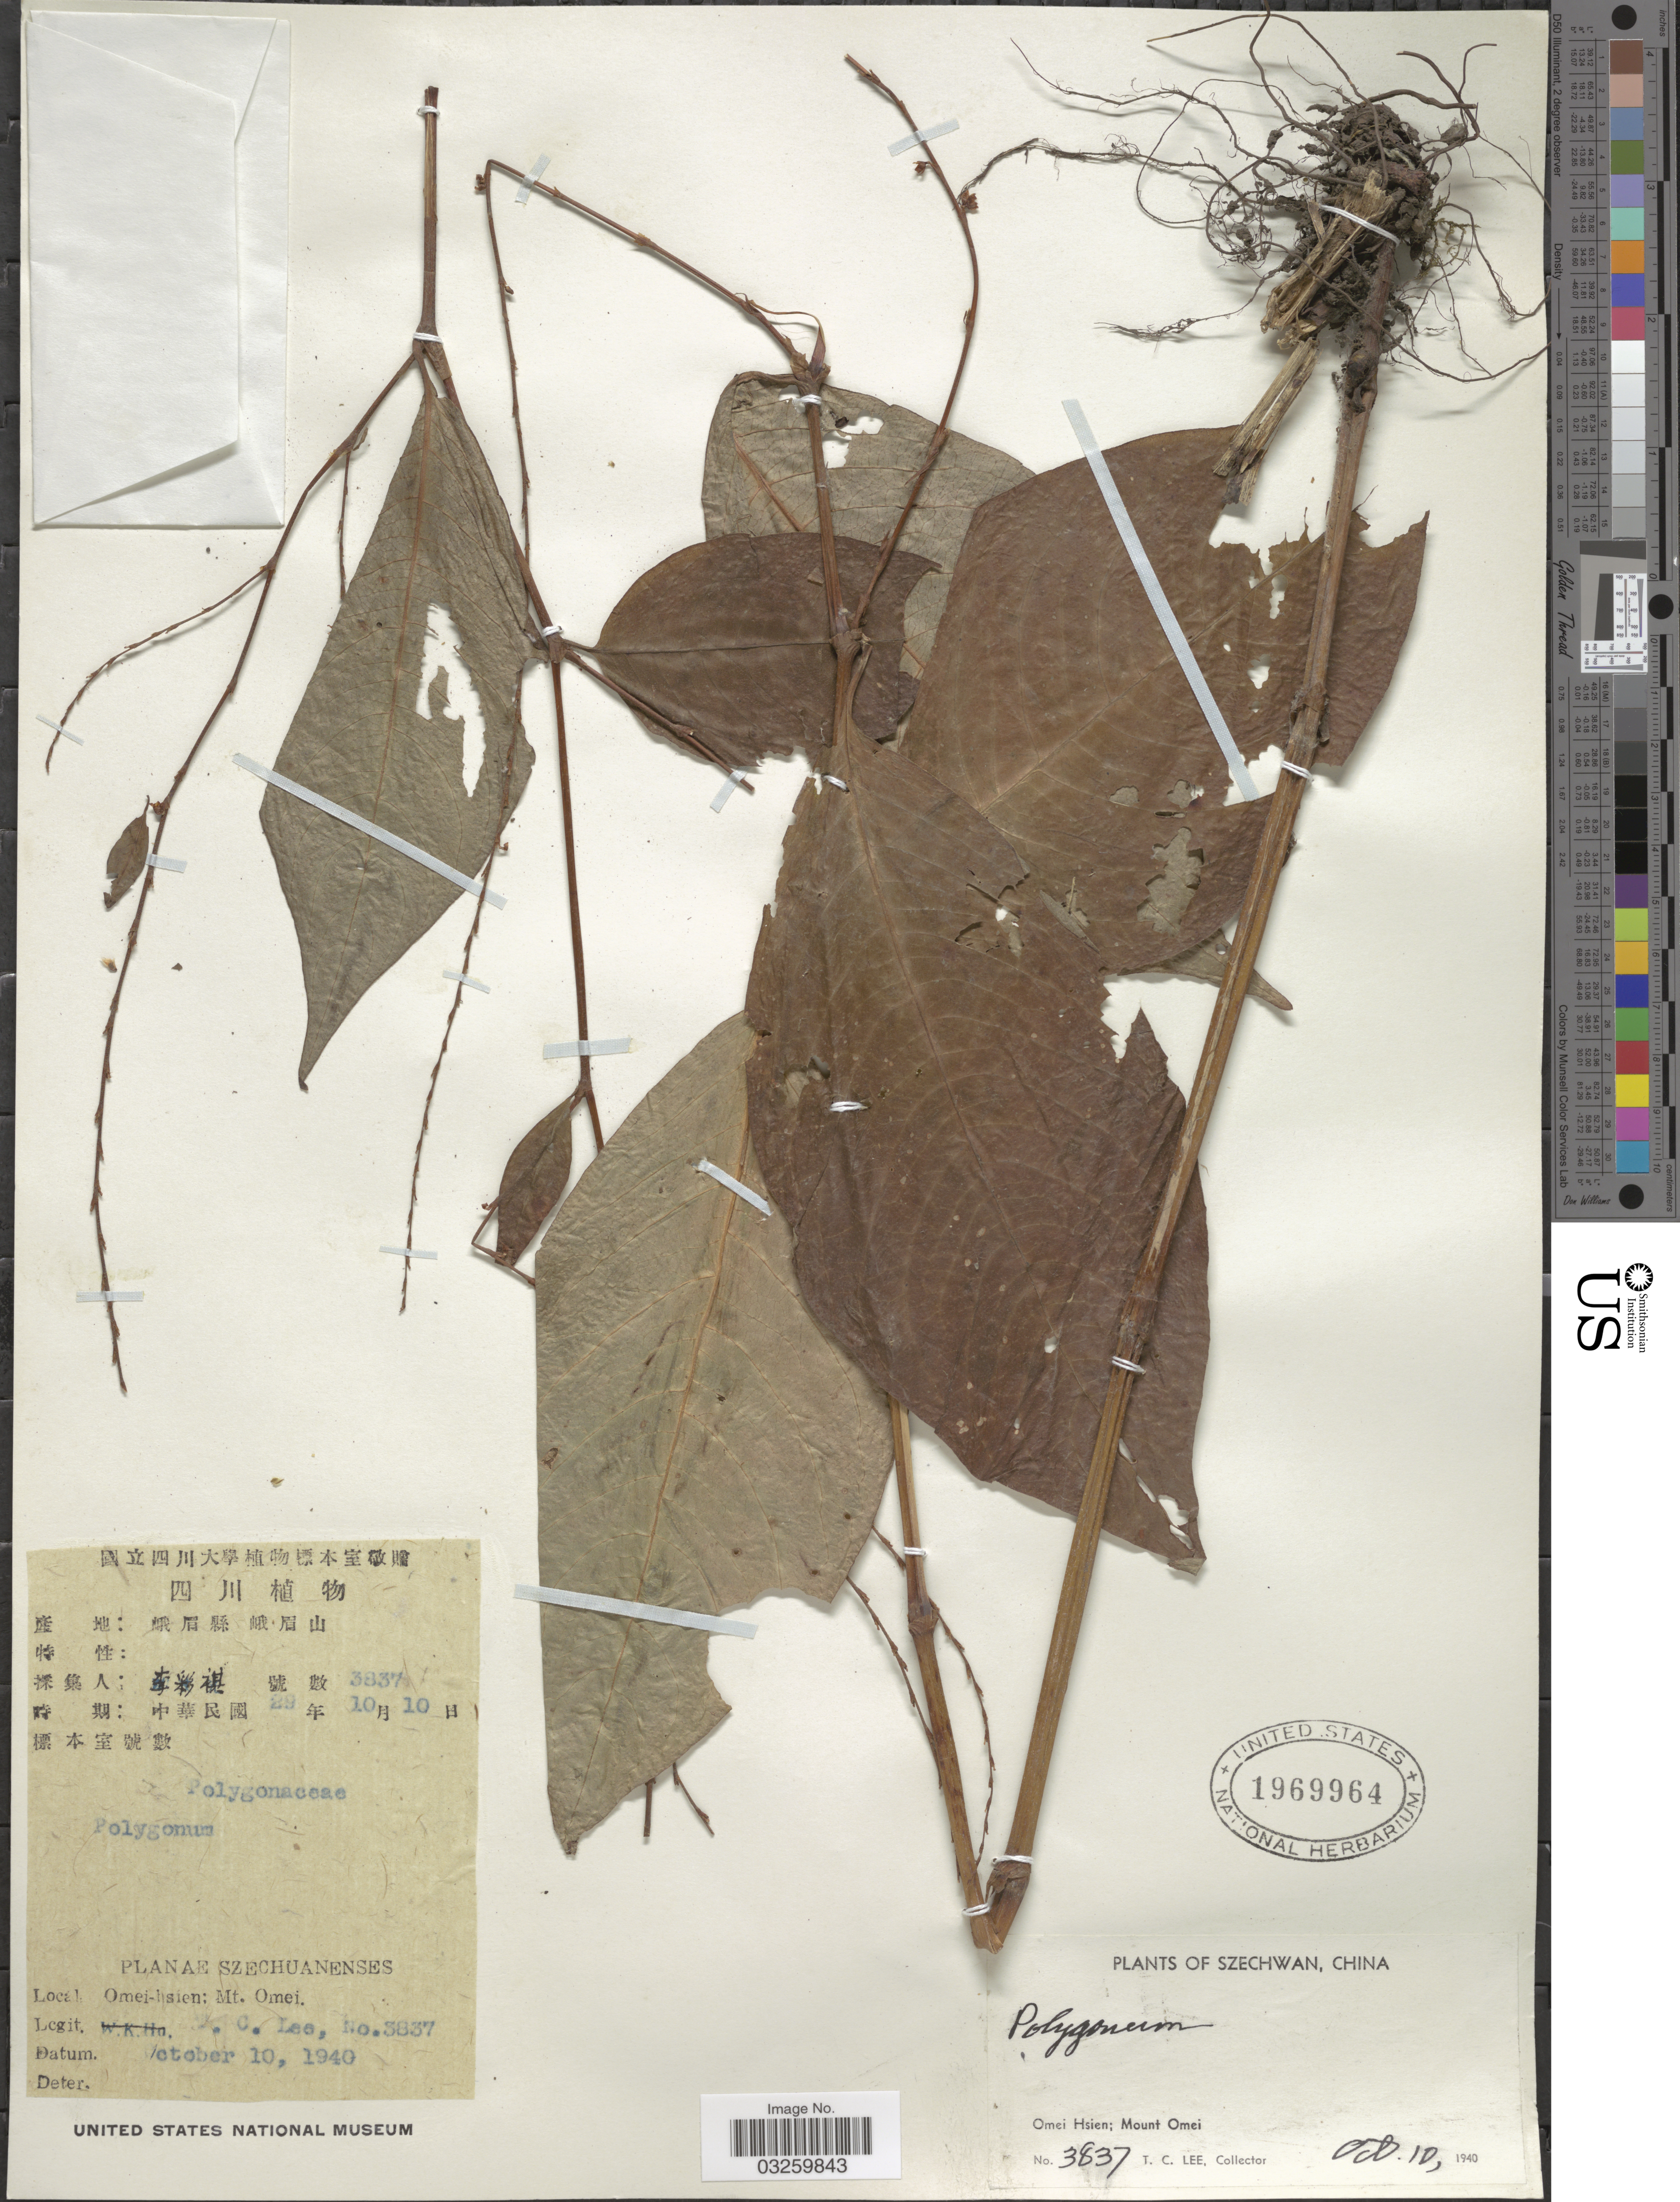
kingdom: Plantae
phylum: Tracheophyta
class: Magnoliopsida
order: Caryophyllales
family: Polygonaceae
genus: Polygonum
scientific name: Polygonum sp.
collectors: T. Lee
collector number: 3837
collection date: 1940-10-10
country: China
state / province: Sichuan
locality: Szechwan. Omei Hsien; Mount Omei.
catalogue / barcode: US 1969964